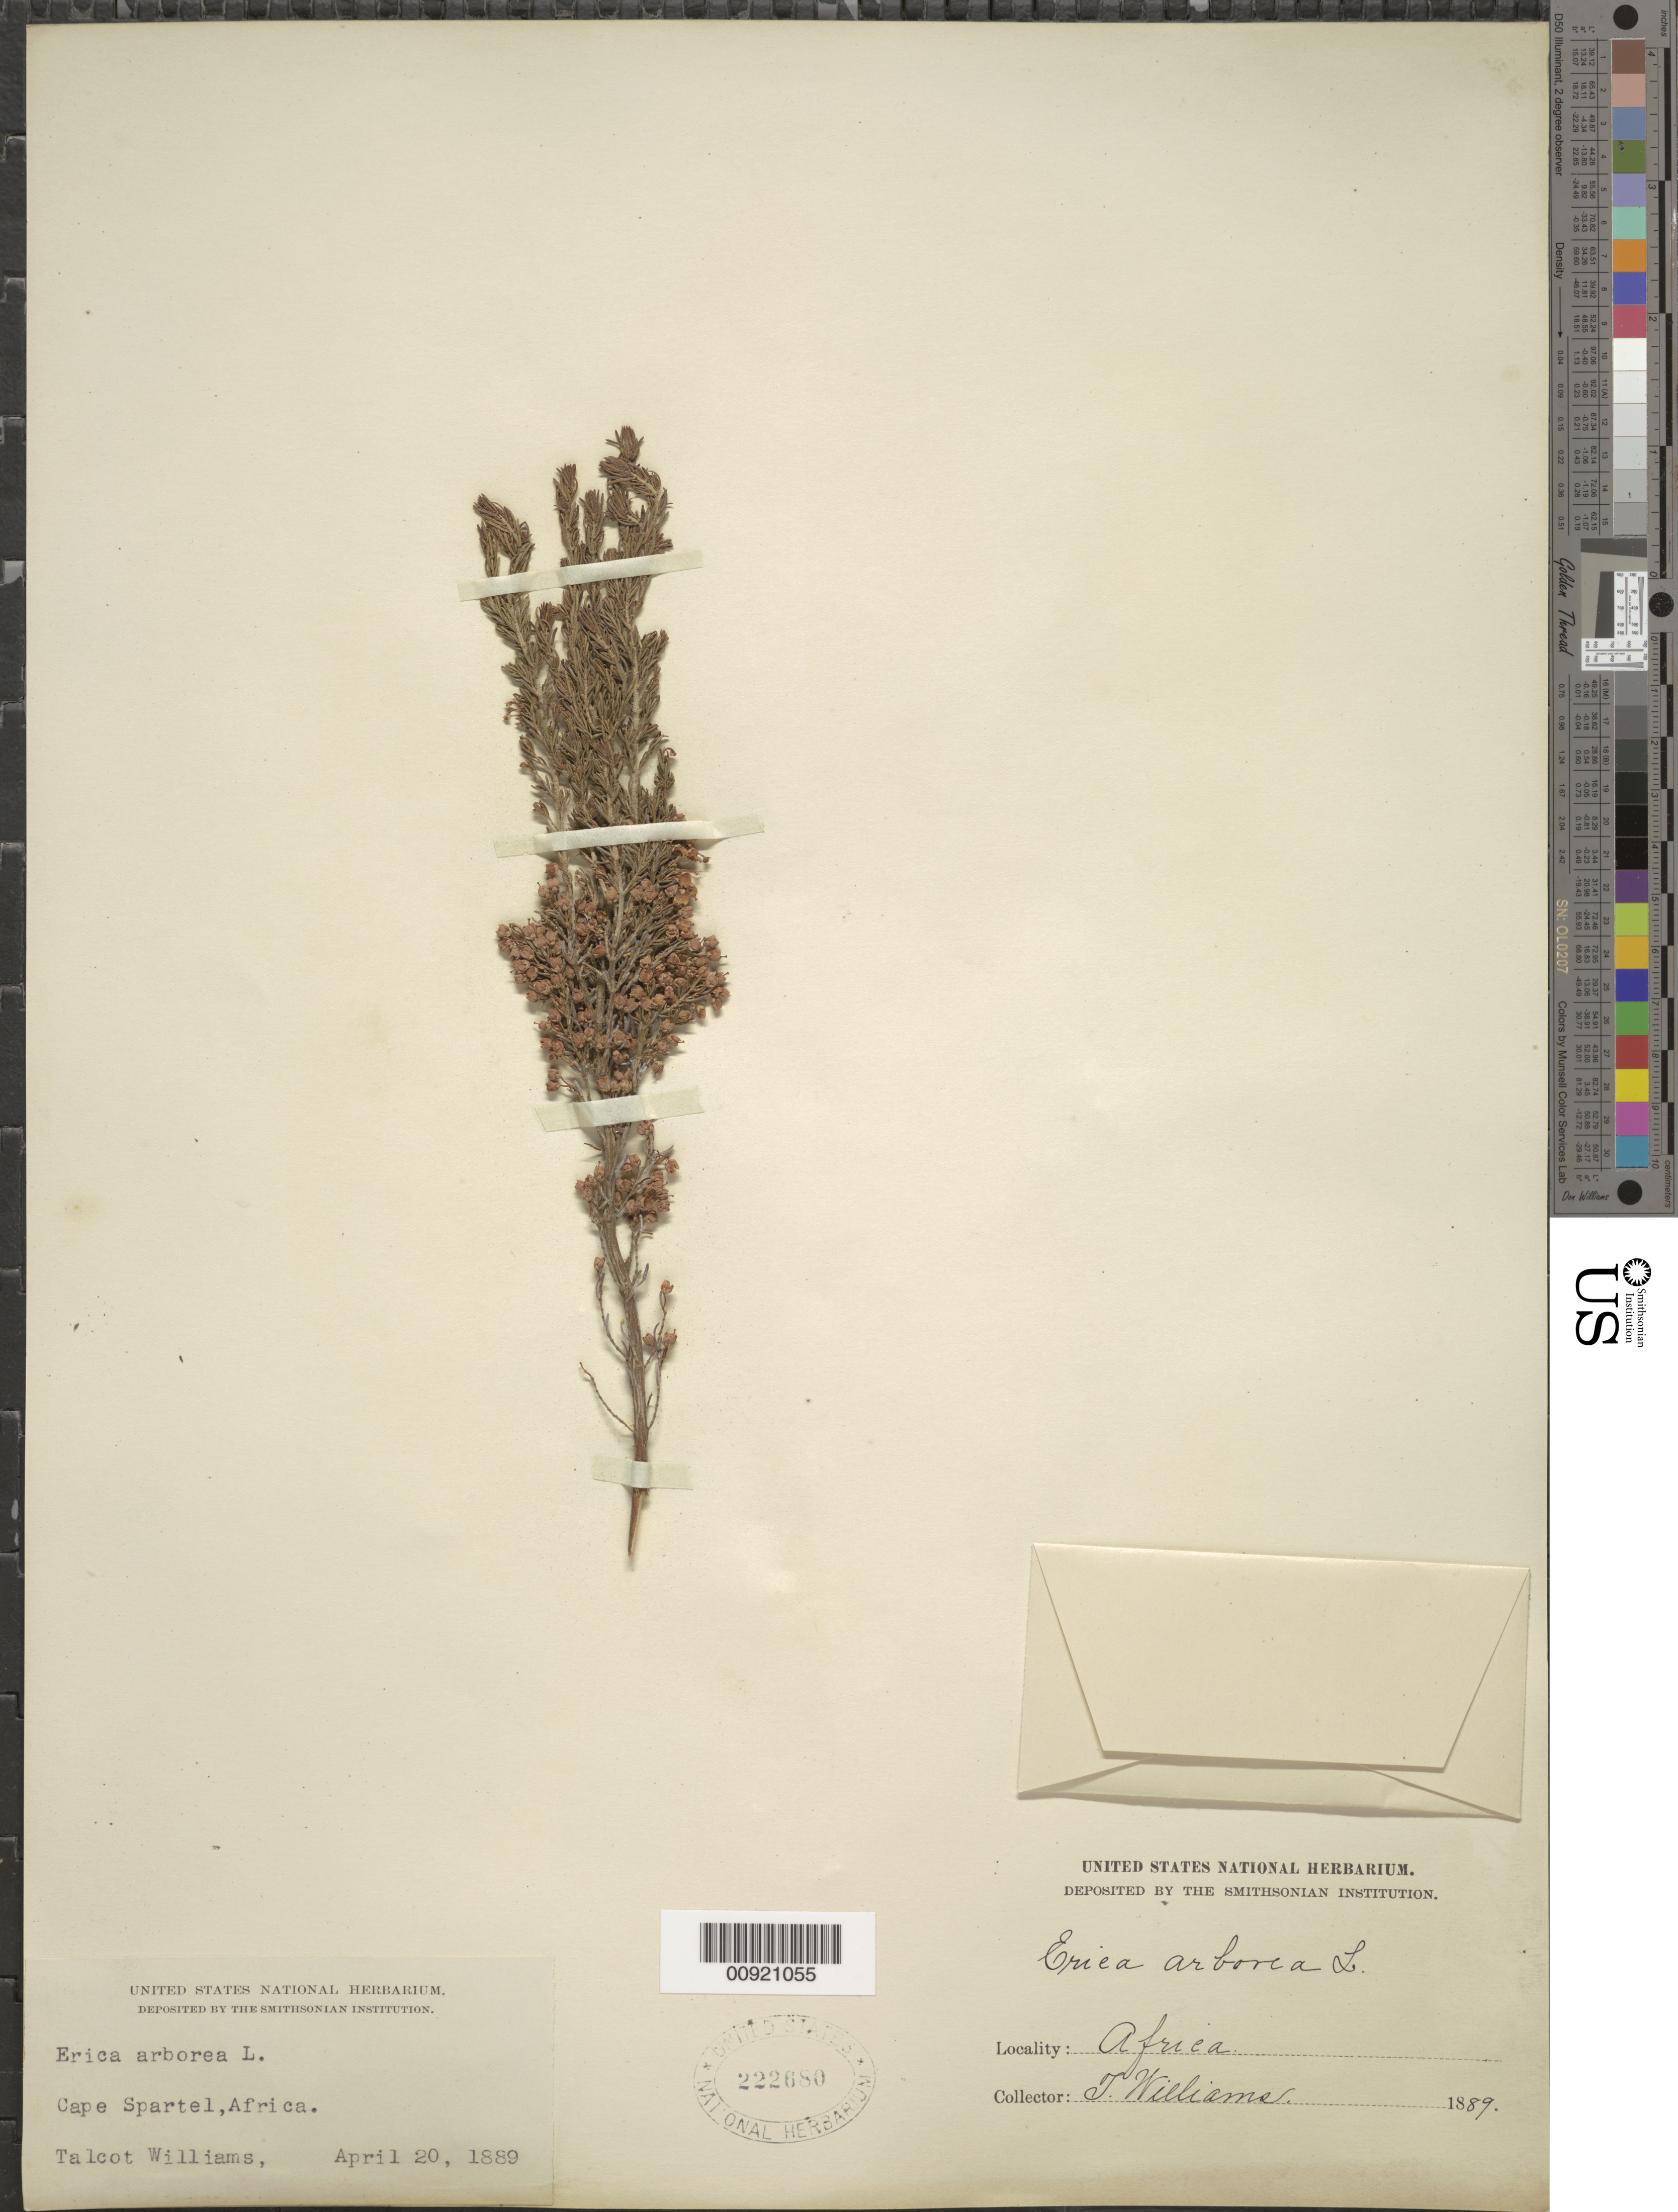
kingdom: Plantae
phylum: Tracheophyta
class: Magnoliopsida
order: Ericales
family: Ericaceae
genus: Erica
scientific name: Erica arborea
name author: L.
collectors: T. Williams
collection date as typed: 20 Apr 1889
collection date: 1889-04-20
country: Morocco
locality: Cape Spartel, Africa.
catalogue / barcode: US 222680